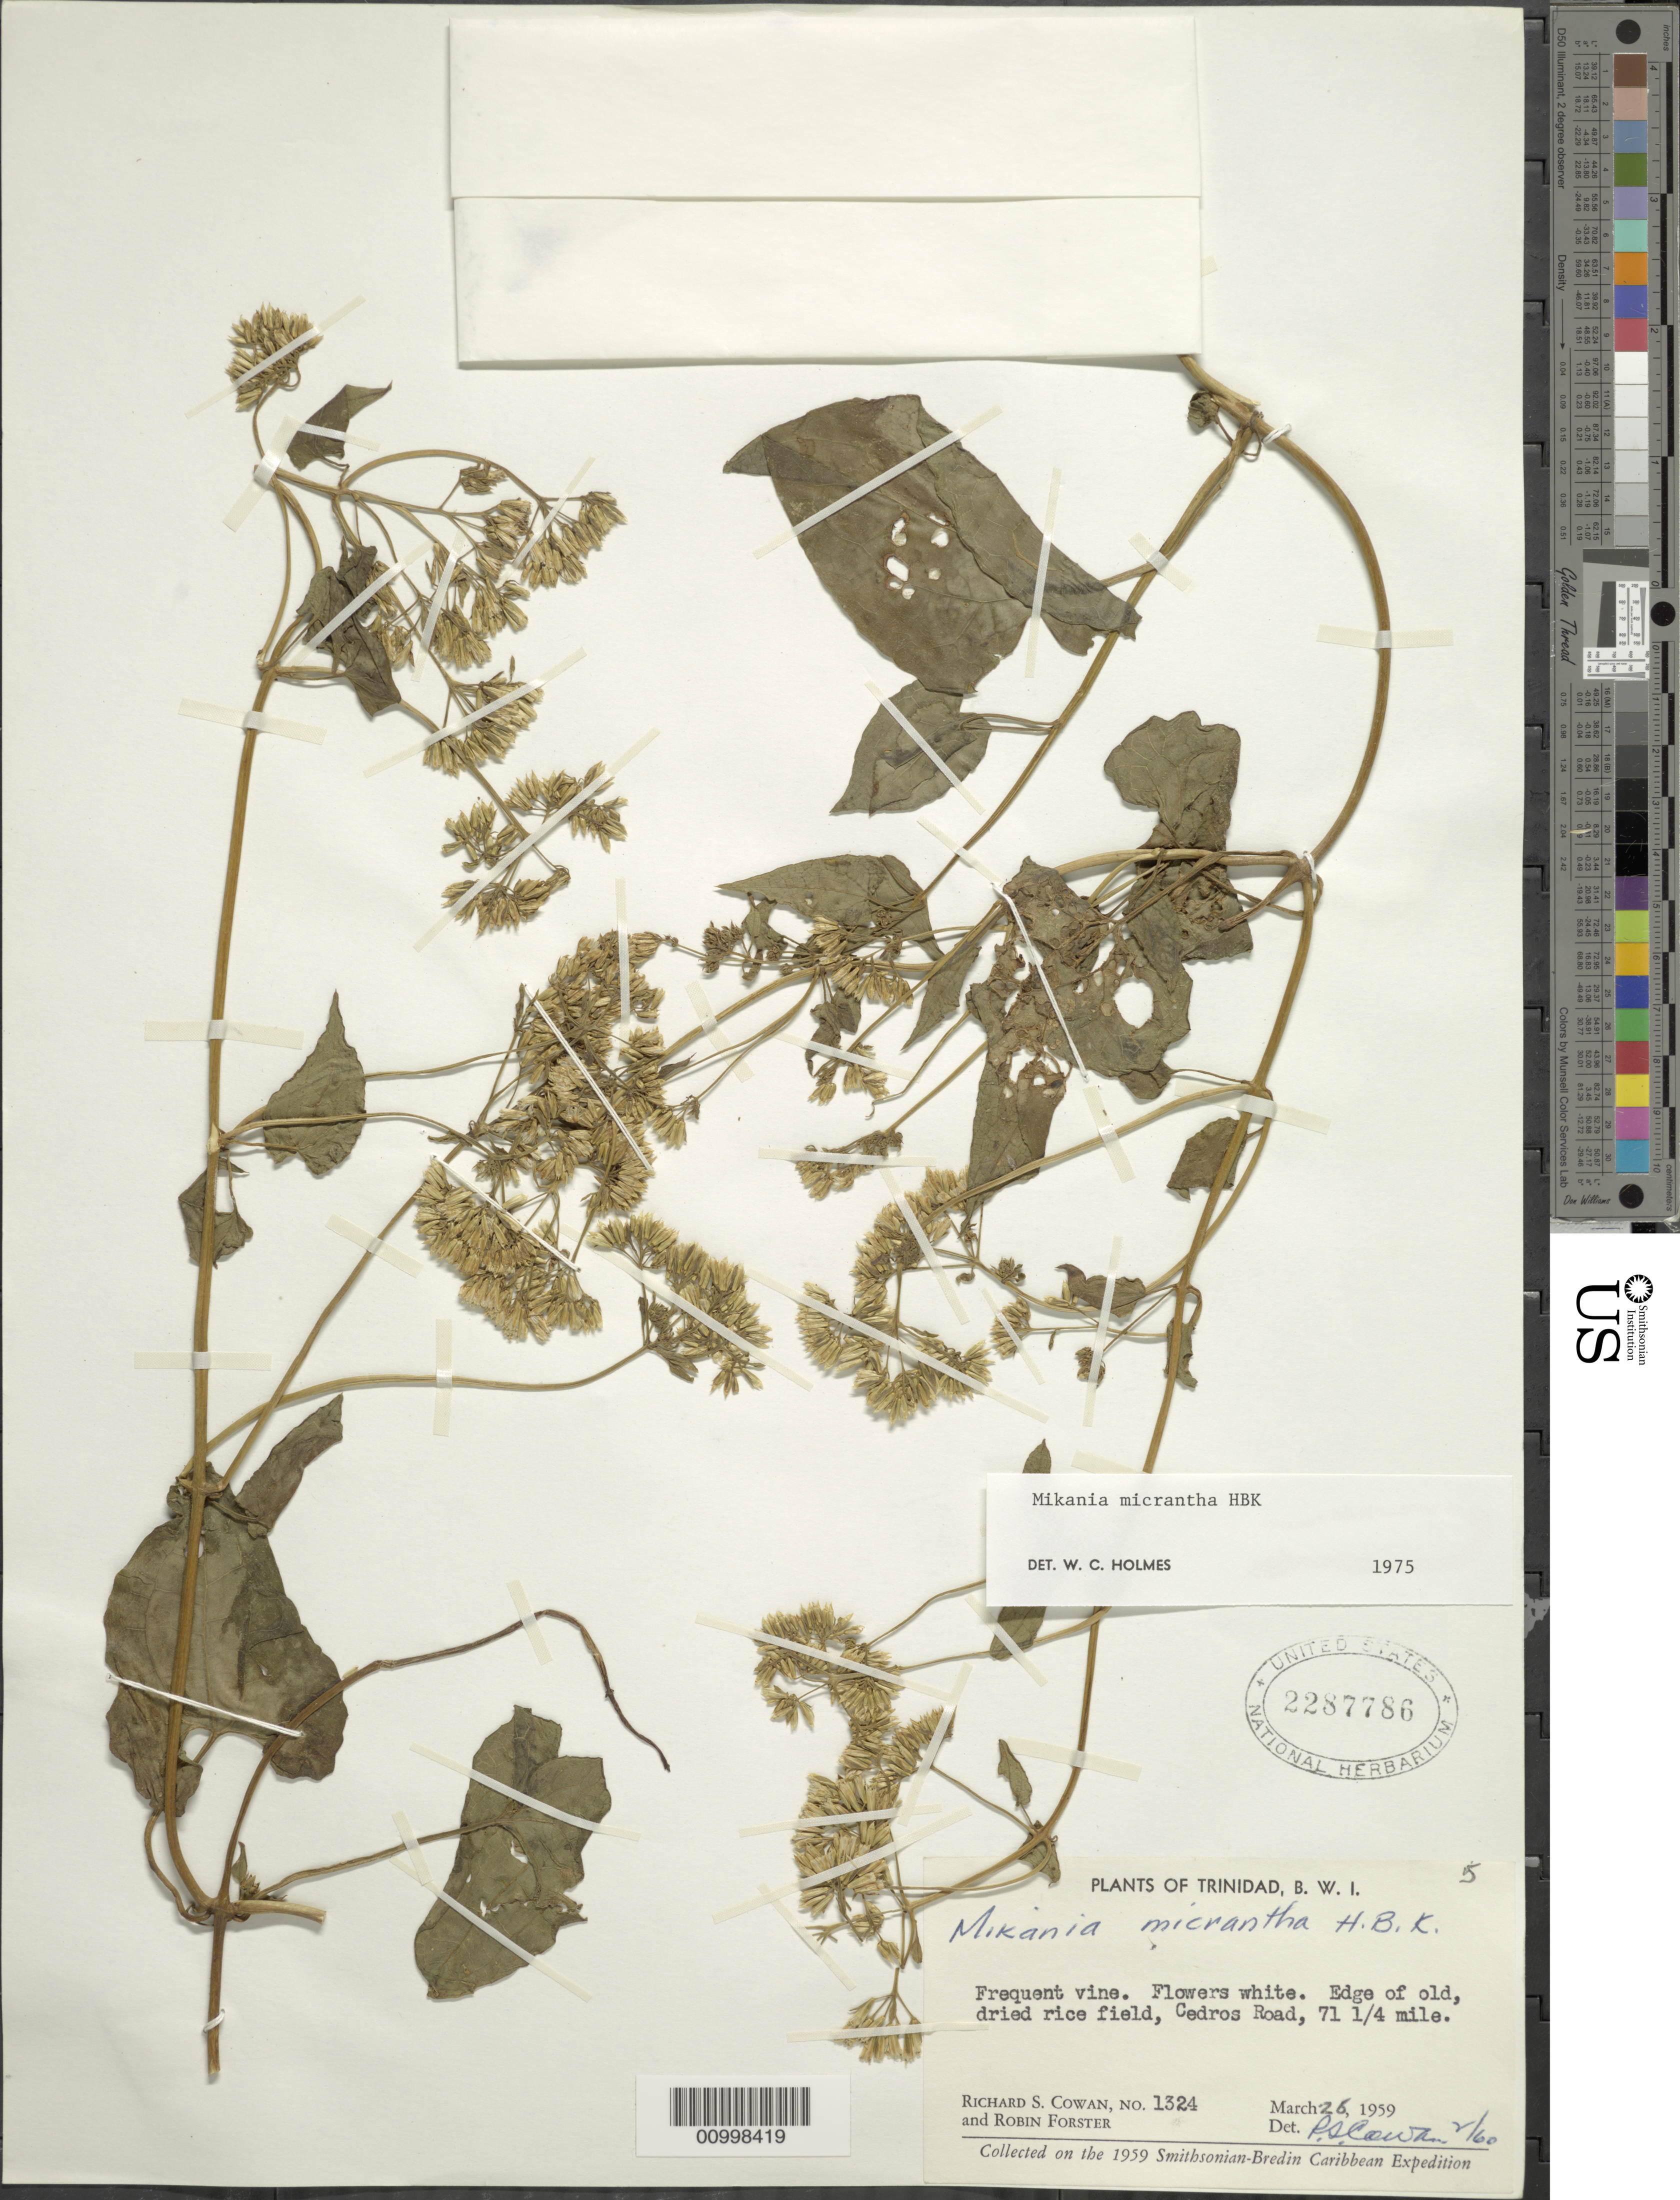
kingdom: Plantae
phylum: Tracheophyta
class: Magnoliopsida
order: Asterales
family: Asteraceae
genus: Mikania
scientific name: Mikania micrantha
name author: Kunth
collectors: R. S. Cowan & R. Forster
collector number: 1324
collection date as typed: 28 Mar 1959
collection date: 1959-03-28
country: Trinidad and Tobago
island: Trinidad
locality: Edge of old, dried rice field, Cedros Road, 71 1/4 mile. Frequent.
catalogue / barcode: US 2287786